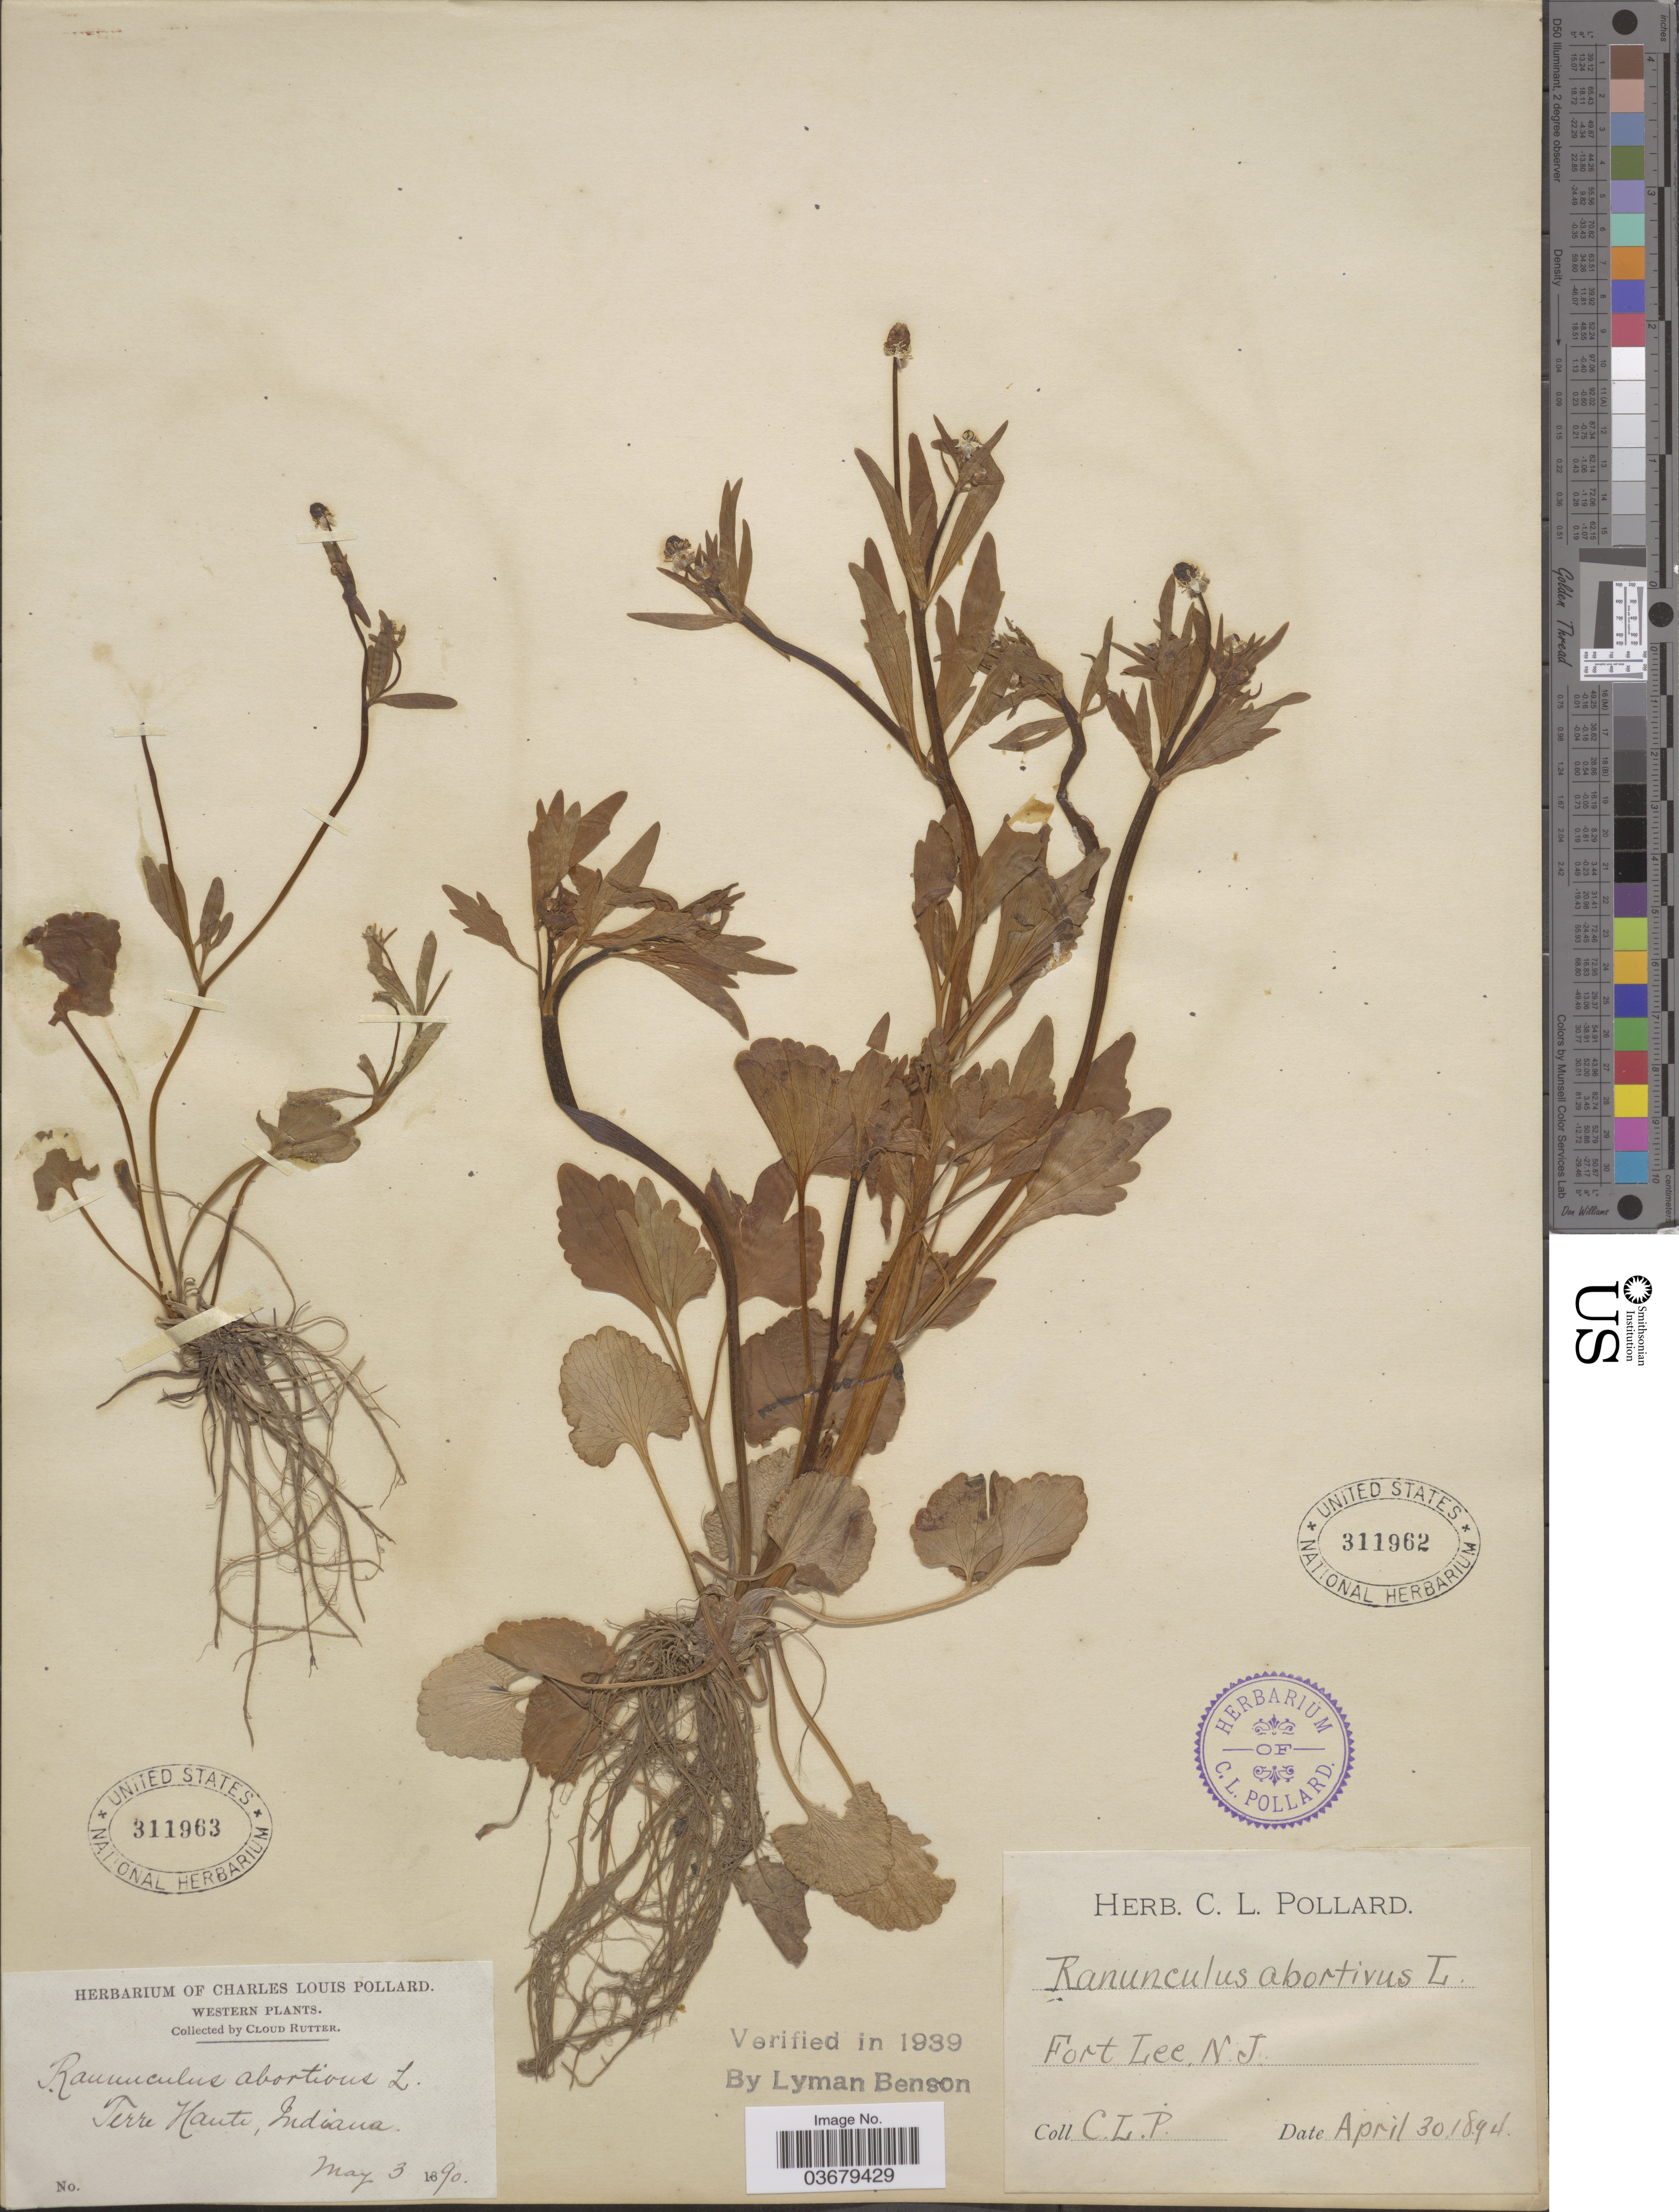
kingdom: Plantae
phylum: Tracheophyta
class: Magnoliopsida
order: Ranunculales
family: Ranunculaceae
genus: Ranunculus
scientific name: Ranunculus abortivus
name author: L.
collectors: C. Rutter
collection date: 1890-05-03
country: United States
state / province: Indiana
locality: Western. Terre Haute.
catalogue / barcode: US 311963-2